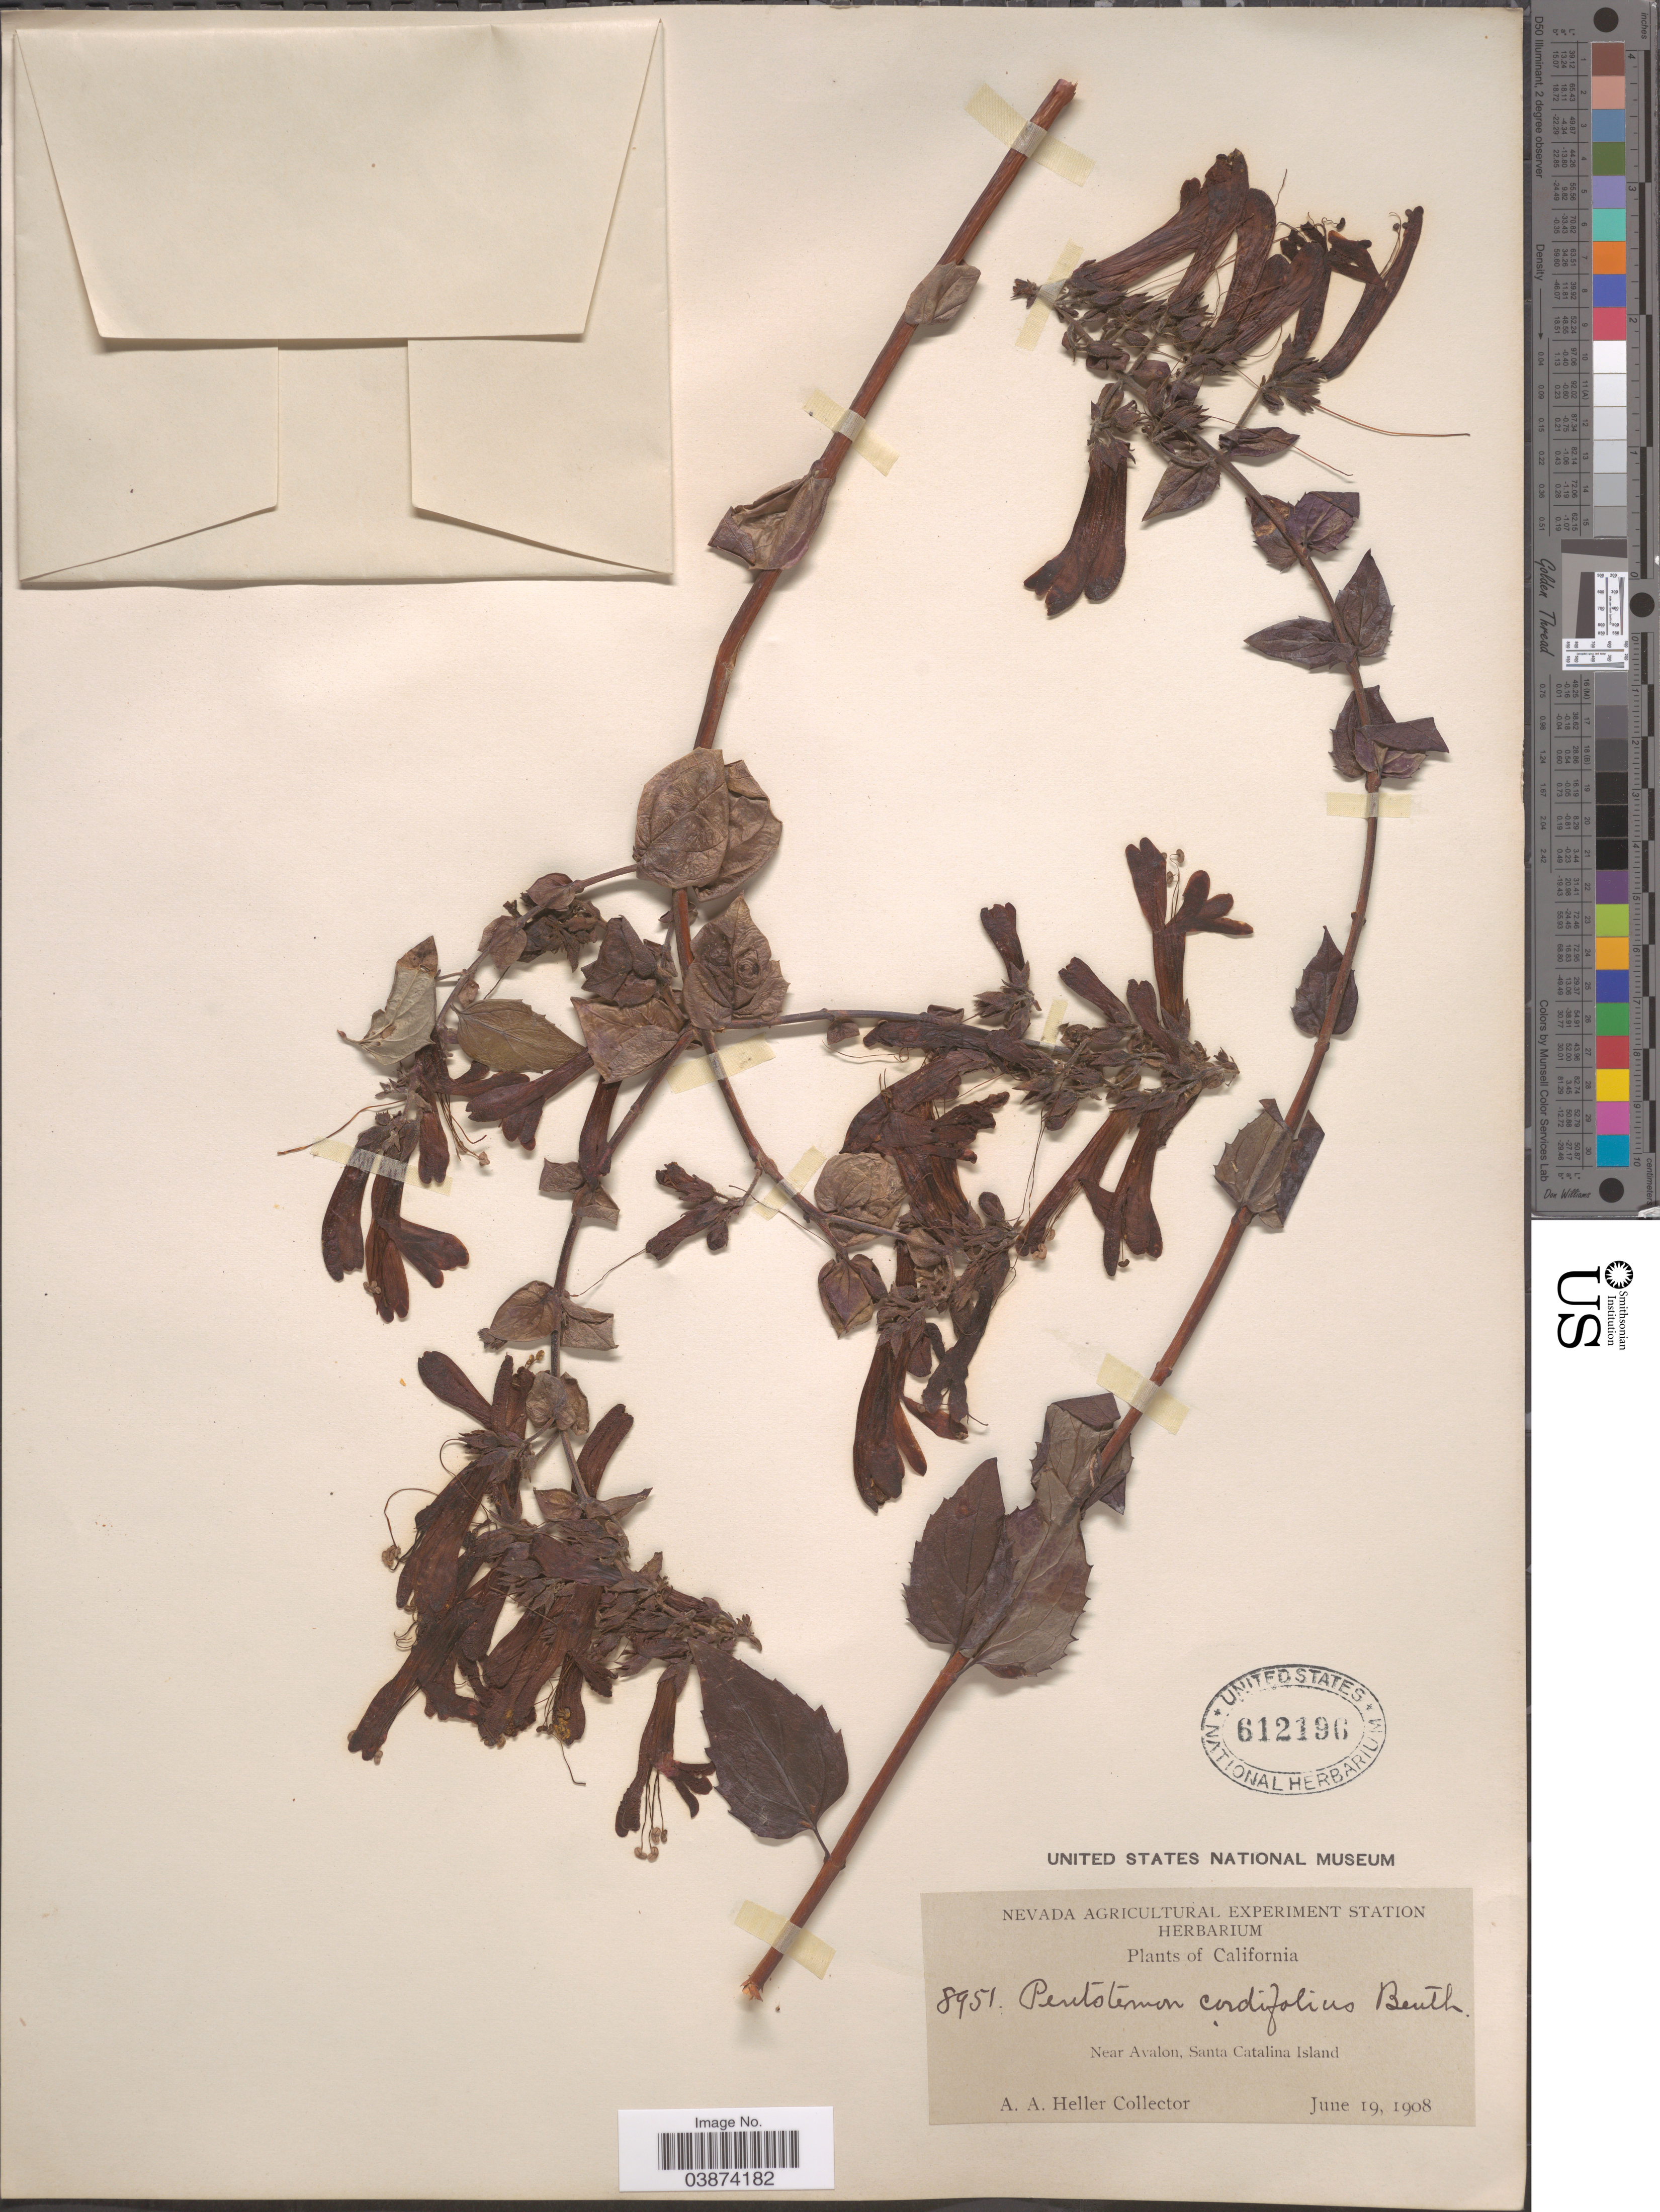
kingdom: Plantae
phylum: Tracheophyta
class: Magnoliopsida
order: Lamiales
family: Plantaginaceae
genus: Penstemon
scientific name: Penstemon cordifolius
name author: Benth.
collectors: A. A. Heller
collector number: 8951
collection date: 1908-06-19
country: United States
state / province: California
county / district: Los Angeles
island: Santa Catalina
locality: Near Avalon, Santa Catalina Island.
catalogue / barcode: US 612196